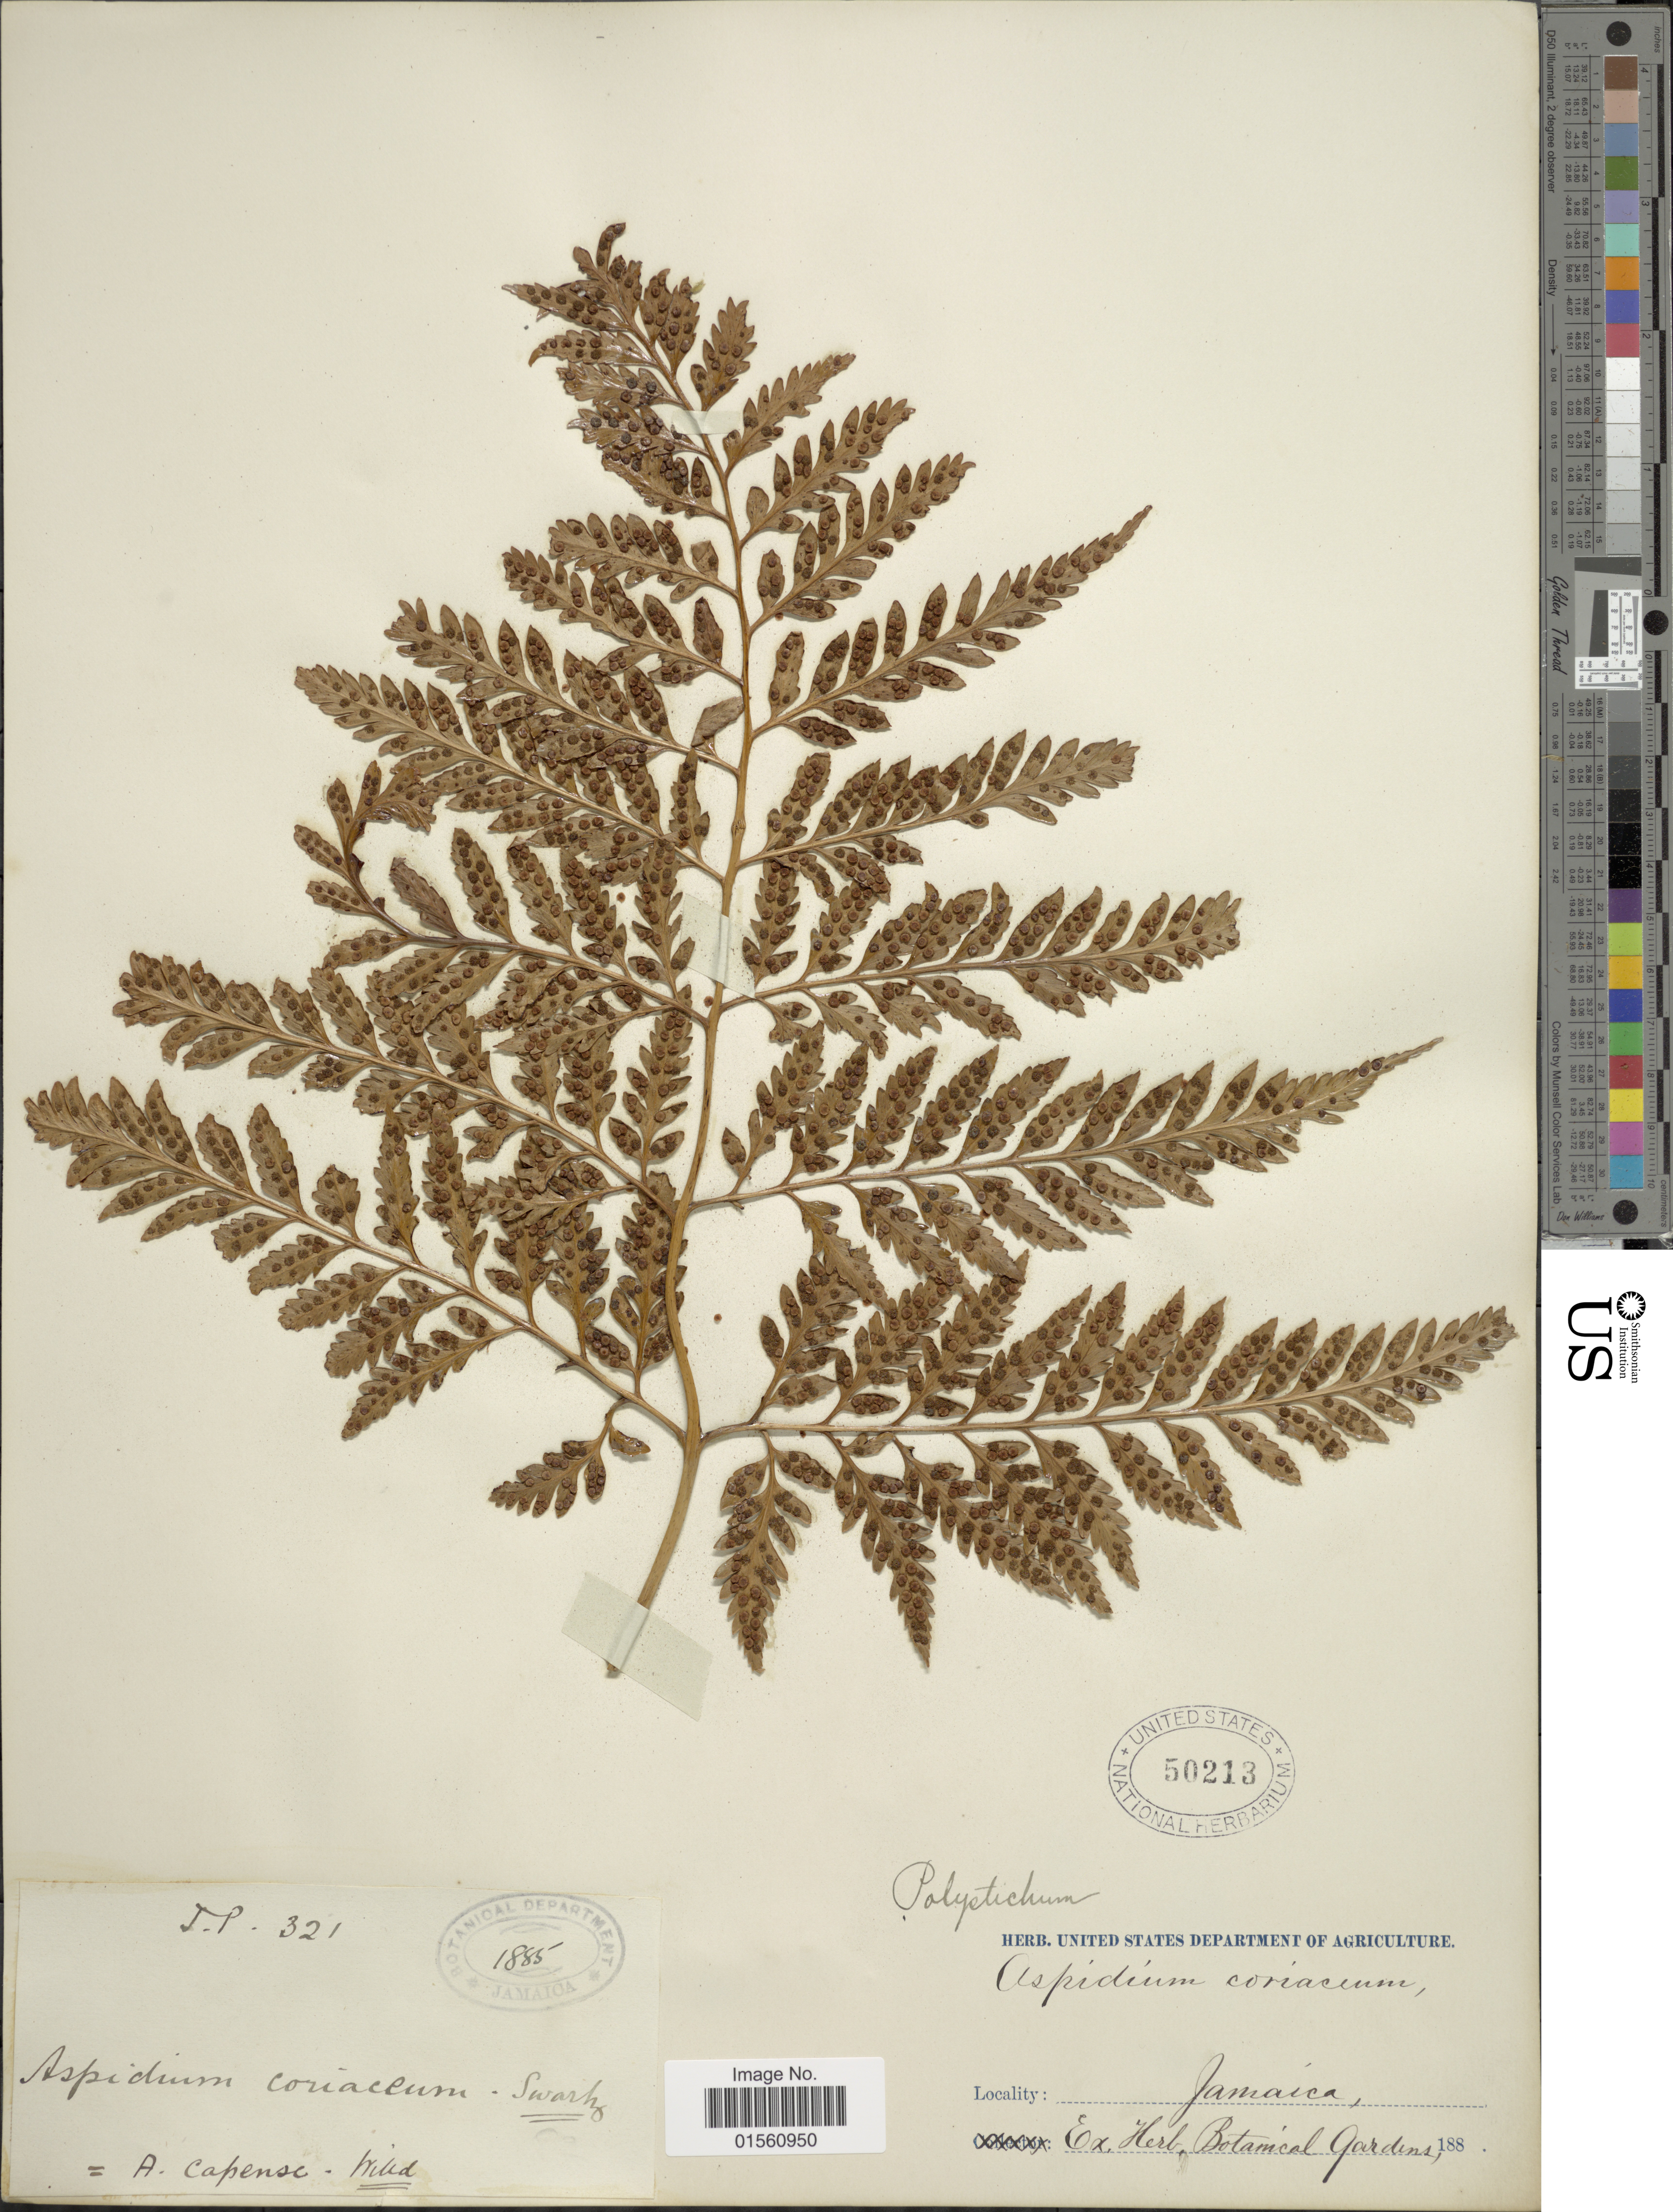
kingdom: Plantae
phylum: Tracheophyta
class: Polypodiopsida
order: Polypodiales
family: Dryopteridaceae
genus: Rumohra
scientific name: Rumohra adiantiformis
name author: (G. Forst.) Ching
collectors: ex herb. Bot. Gard.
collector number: TP321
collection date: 1885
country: Jamaica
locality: Jamaica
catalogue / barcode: US 50213